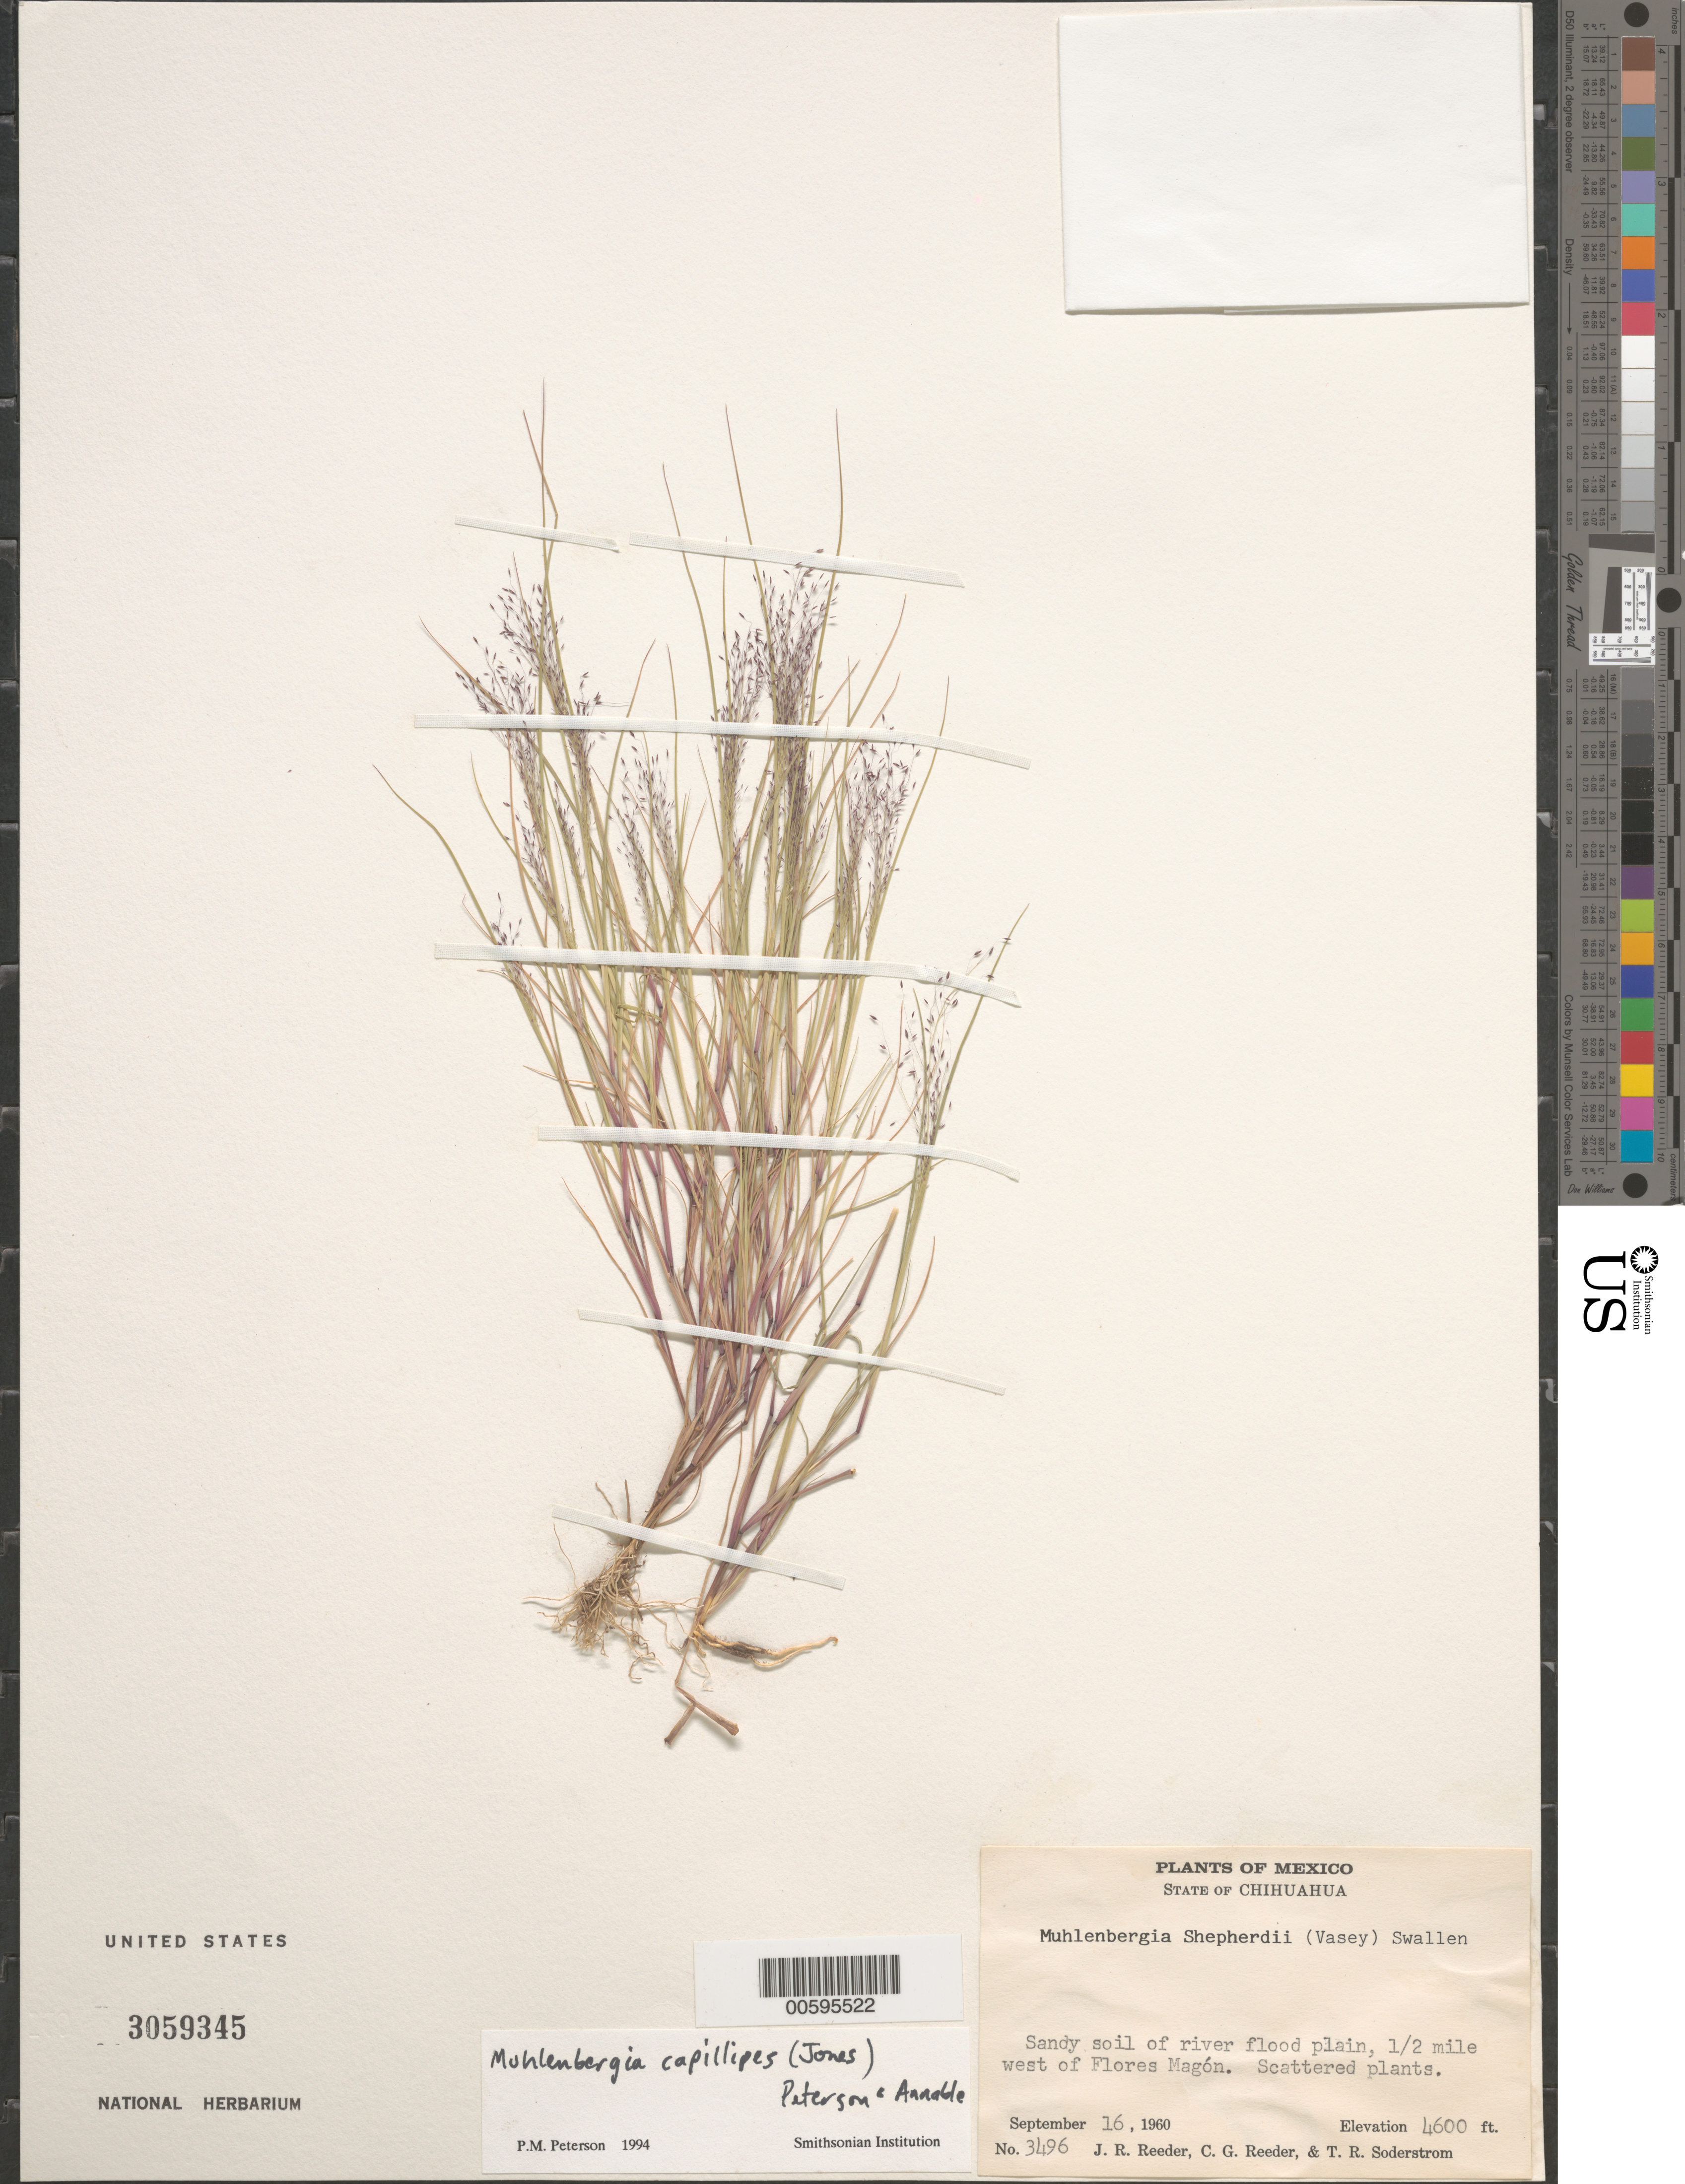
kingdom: Plantae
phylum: Tracheophyta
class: Liliopsida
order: Poales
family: Poaceae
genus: Muhlenbergia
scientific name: Muhlenbergia capillipes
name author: (M.E. Jones) P.M. Peterson & Annable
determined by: Peterson, Paul M., (BOT), Smithsonian Institution - National Museum of Natural History (UNITED STATES)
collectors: J. R. Reeder, C. G. Reeder & T. R. Soderstrom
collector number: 3496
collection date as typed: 16 Sep 1960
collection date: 1960-09-16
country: Mexico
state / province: Chihuahua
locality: .5 mi W of Flores Magón.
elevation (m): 1402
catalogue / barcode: US 3059345